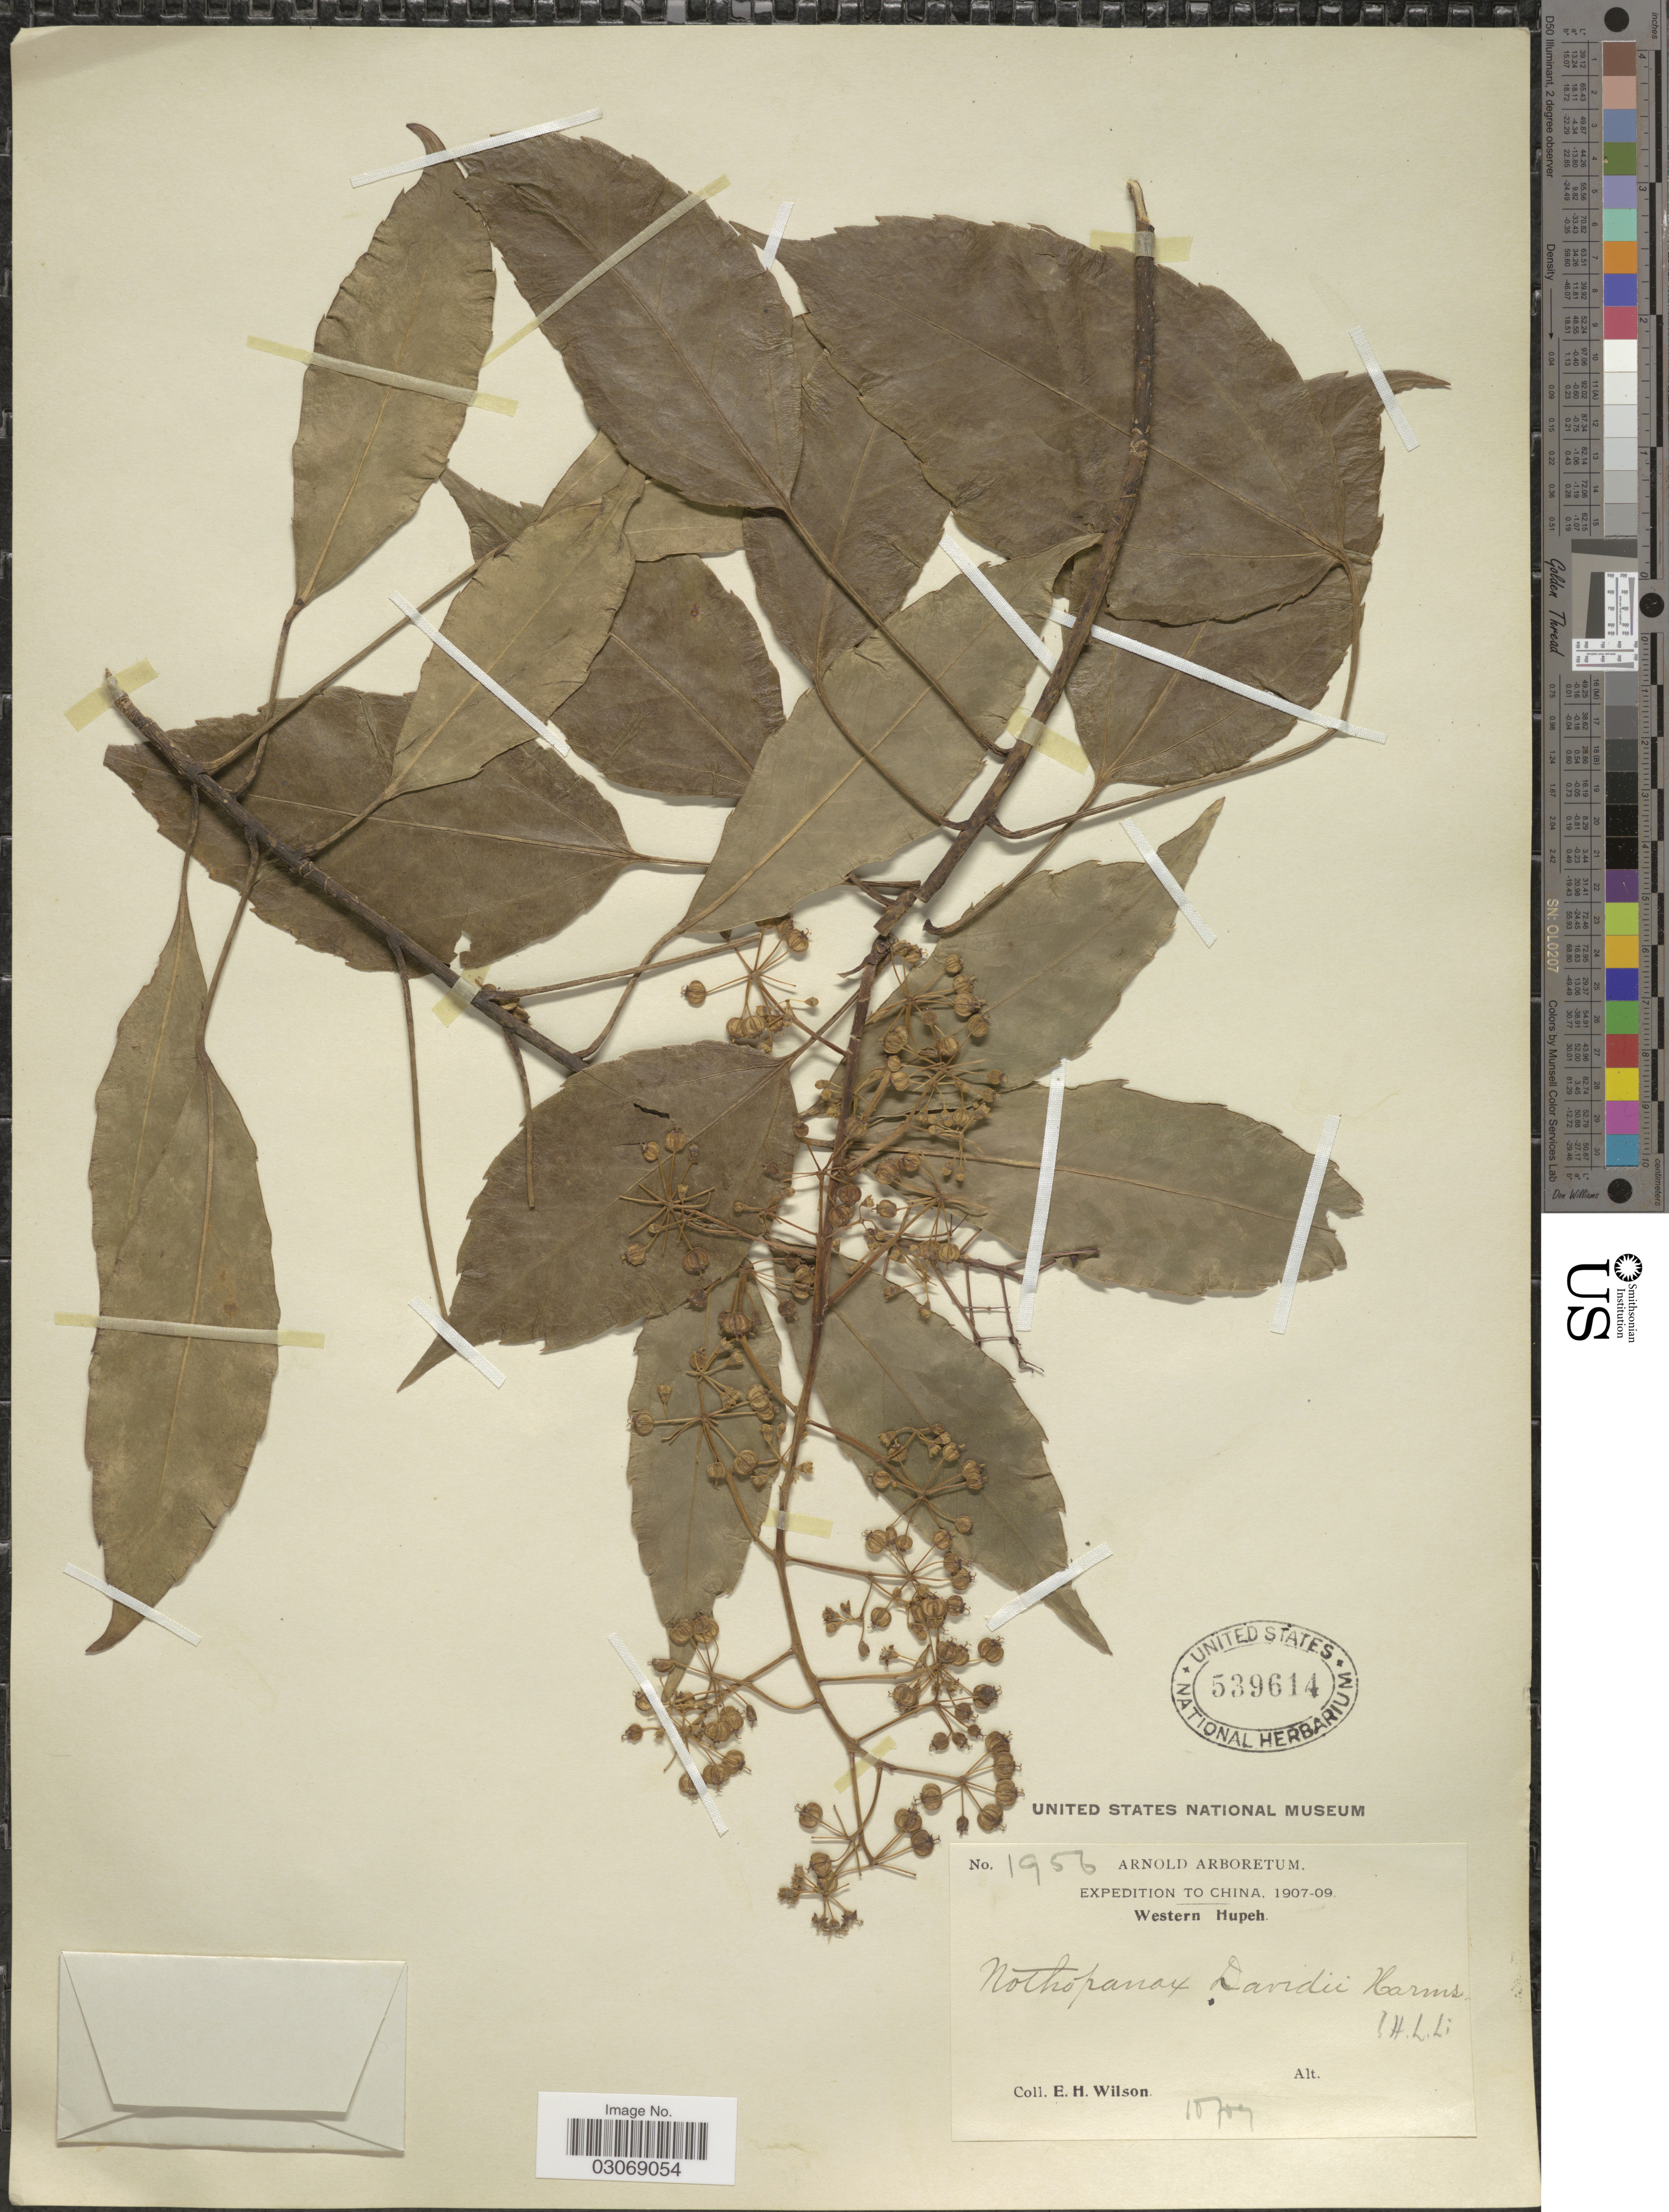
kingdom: Plantae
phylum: Tracheophyta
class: Magnoliopsida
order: Apiales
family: Araliaceae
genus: Nothopanax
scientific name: Nothopanax davidii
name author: (Franch.) Harms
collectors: E. Wilson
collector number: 1956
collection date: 1907-10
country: China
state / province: Hubei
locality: Western Hupeh.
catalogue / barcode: US 539614